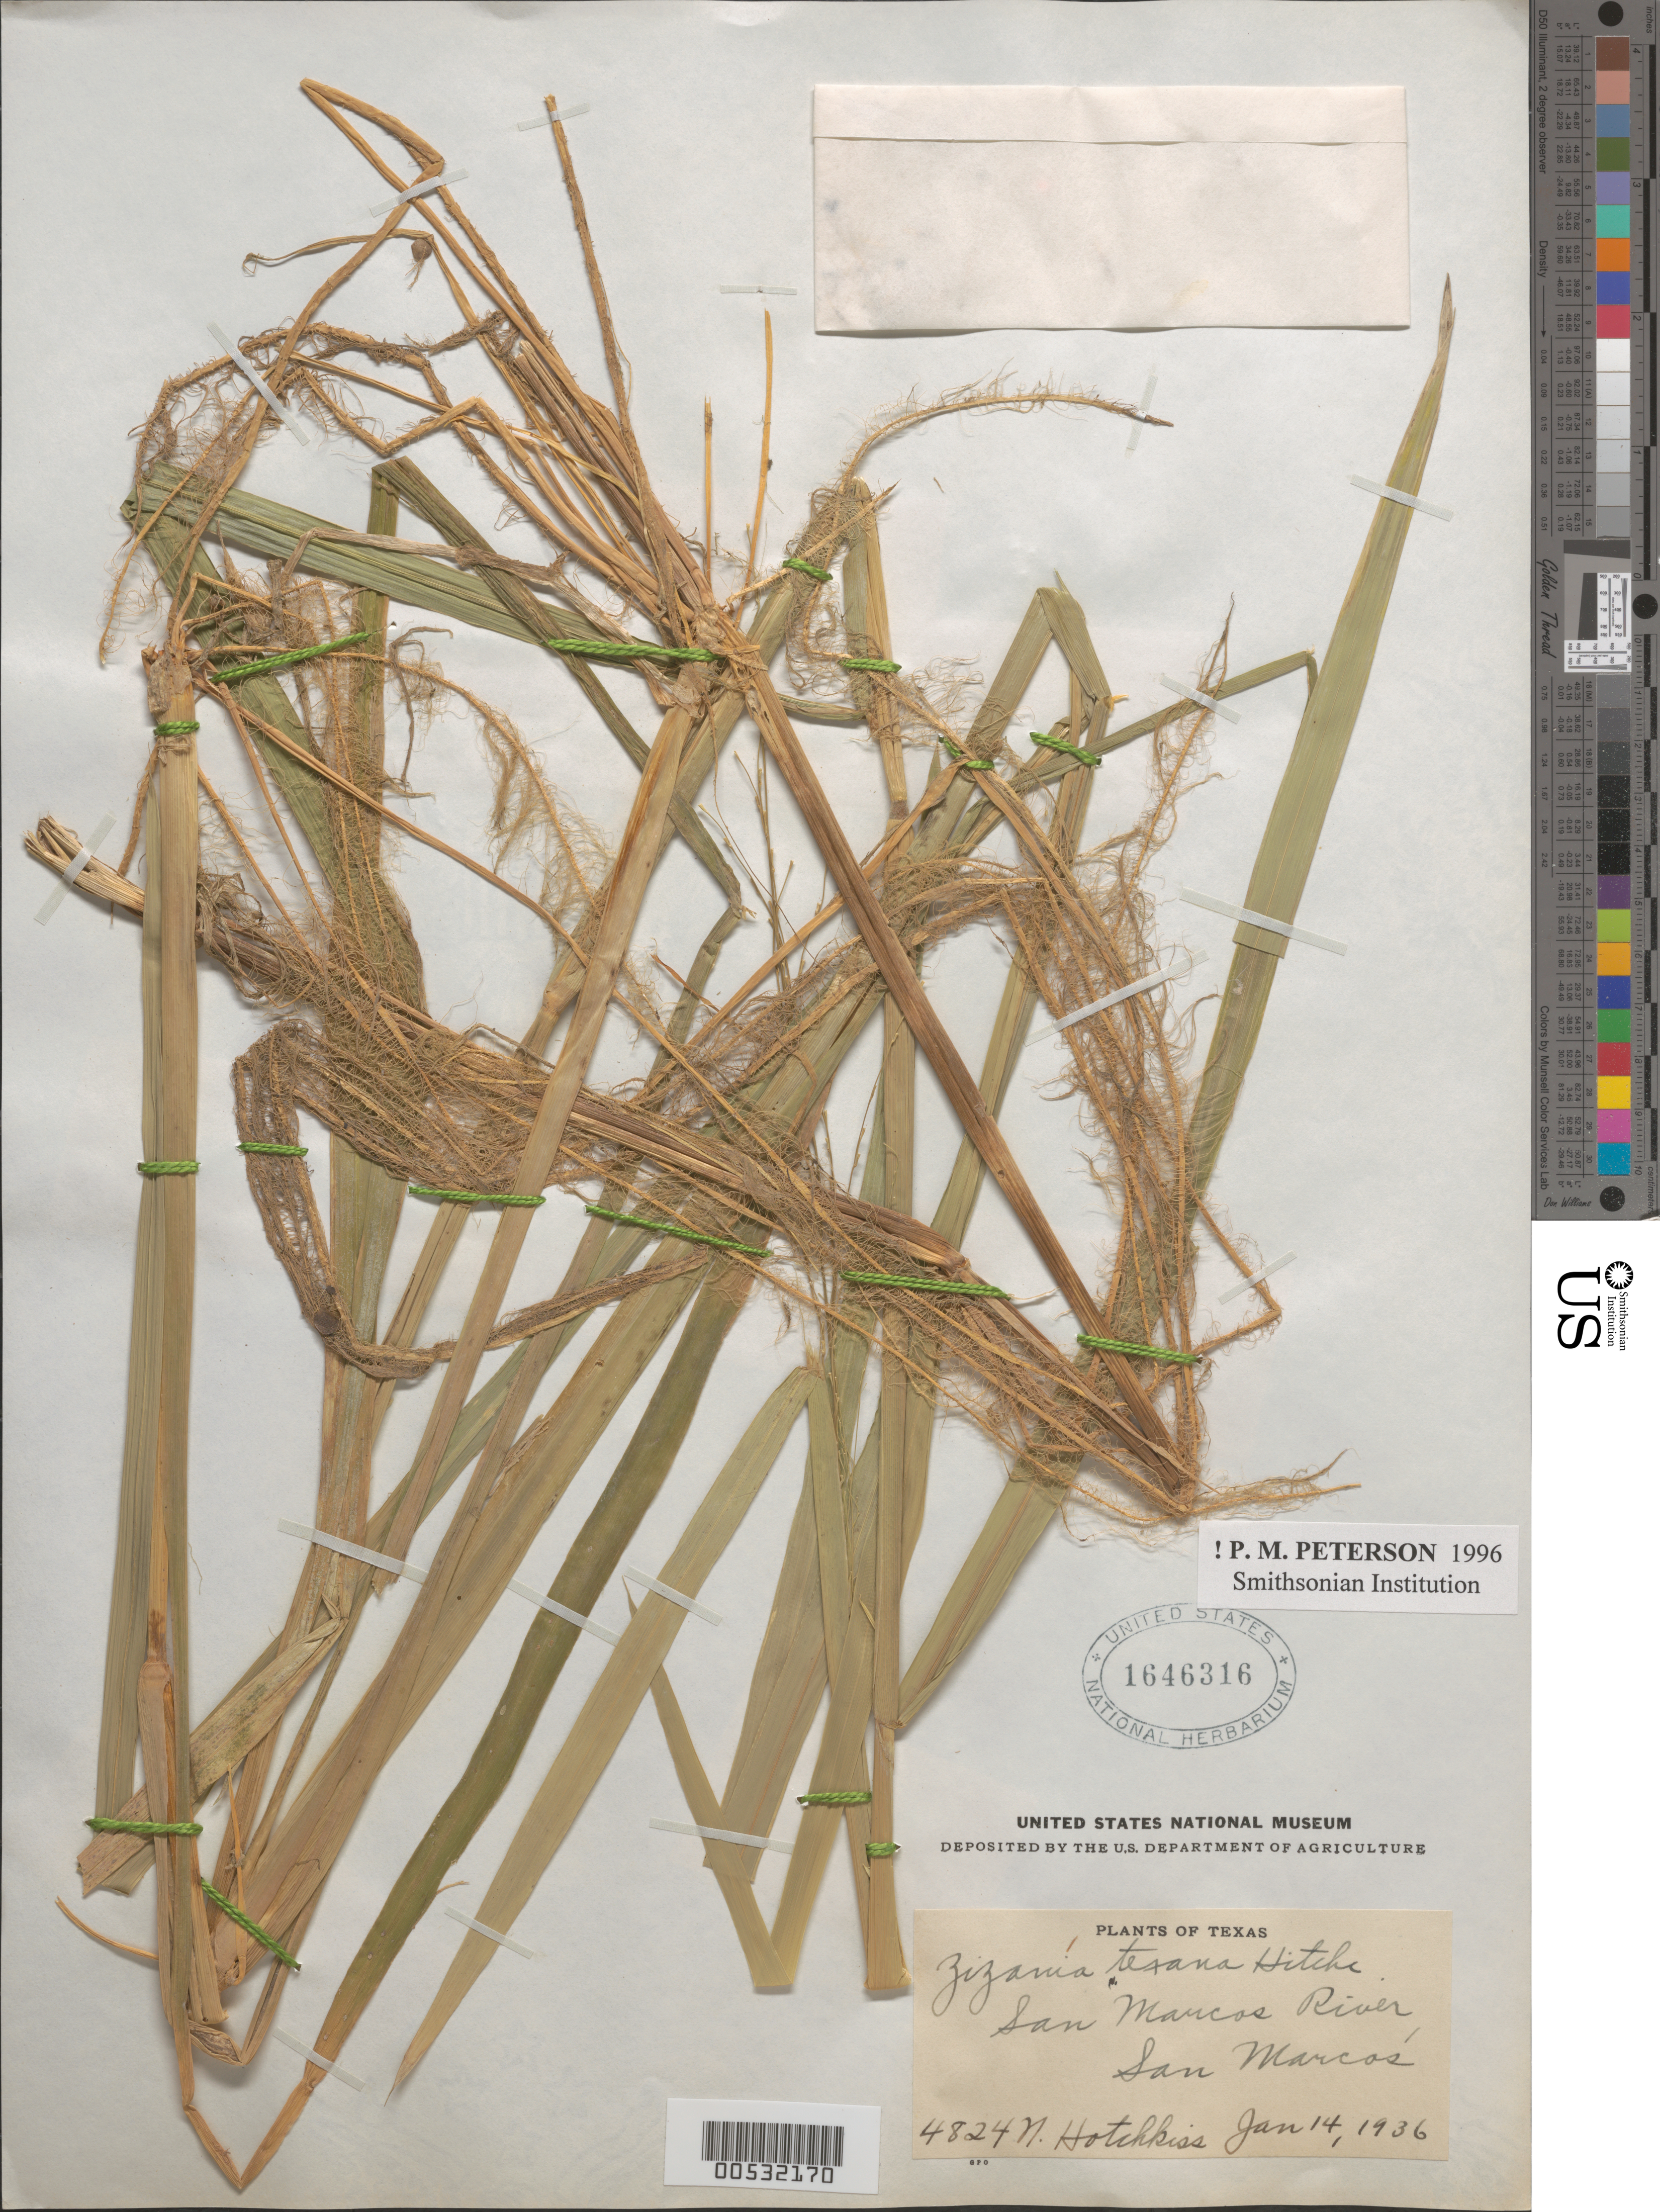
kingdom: Plantae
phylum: Tracheophyta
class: Liliopsida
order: Poales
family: Poaceae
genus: Zizania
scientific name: Zizania texana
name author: Hitchc.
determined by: Peterson, Paul M., (BOT), Smithsonian Institution - National Museum of Natural History (UNITED STATES)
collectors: N. Hotchkiss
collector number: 4824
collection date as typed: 14 Jun 1936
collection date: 1936-06-14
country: United States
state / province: Texas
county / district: Hays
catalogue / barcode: US 1646316